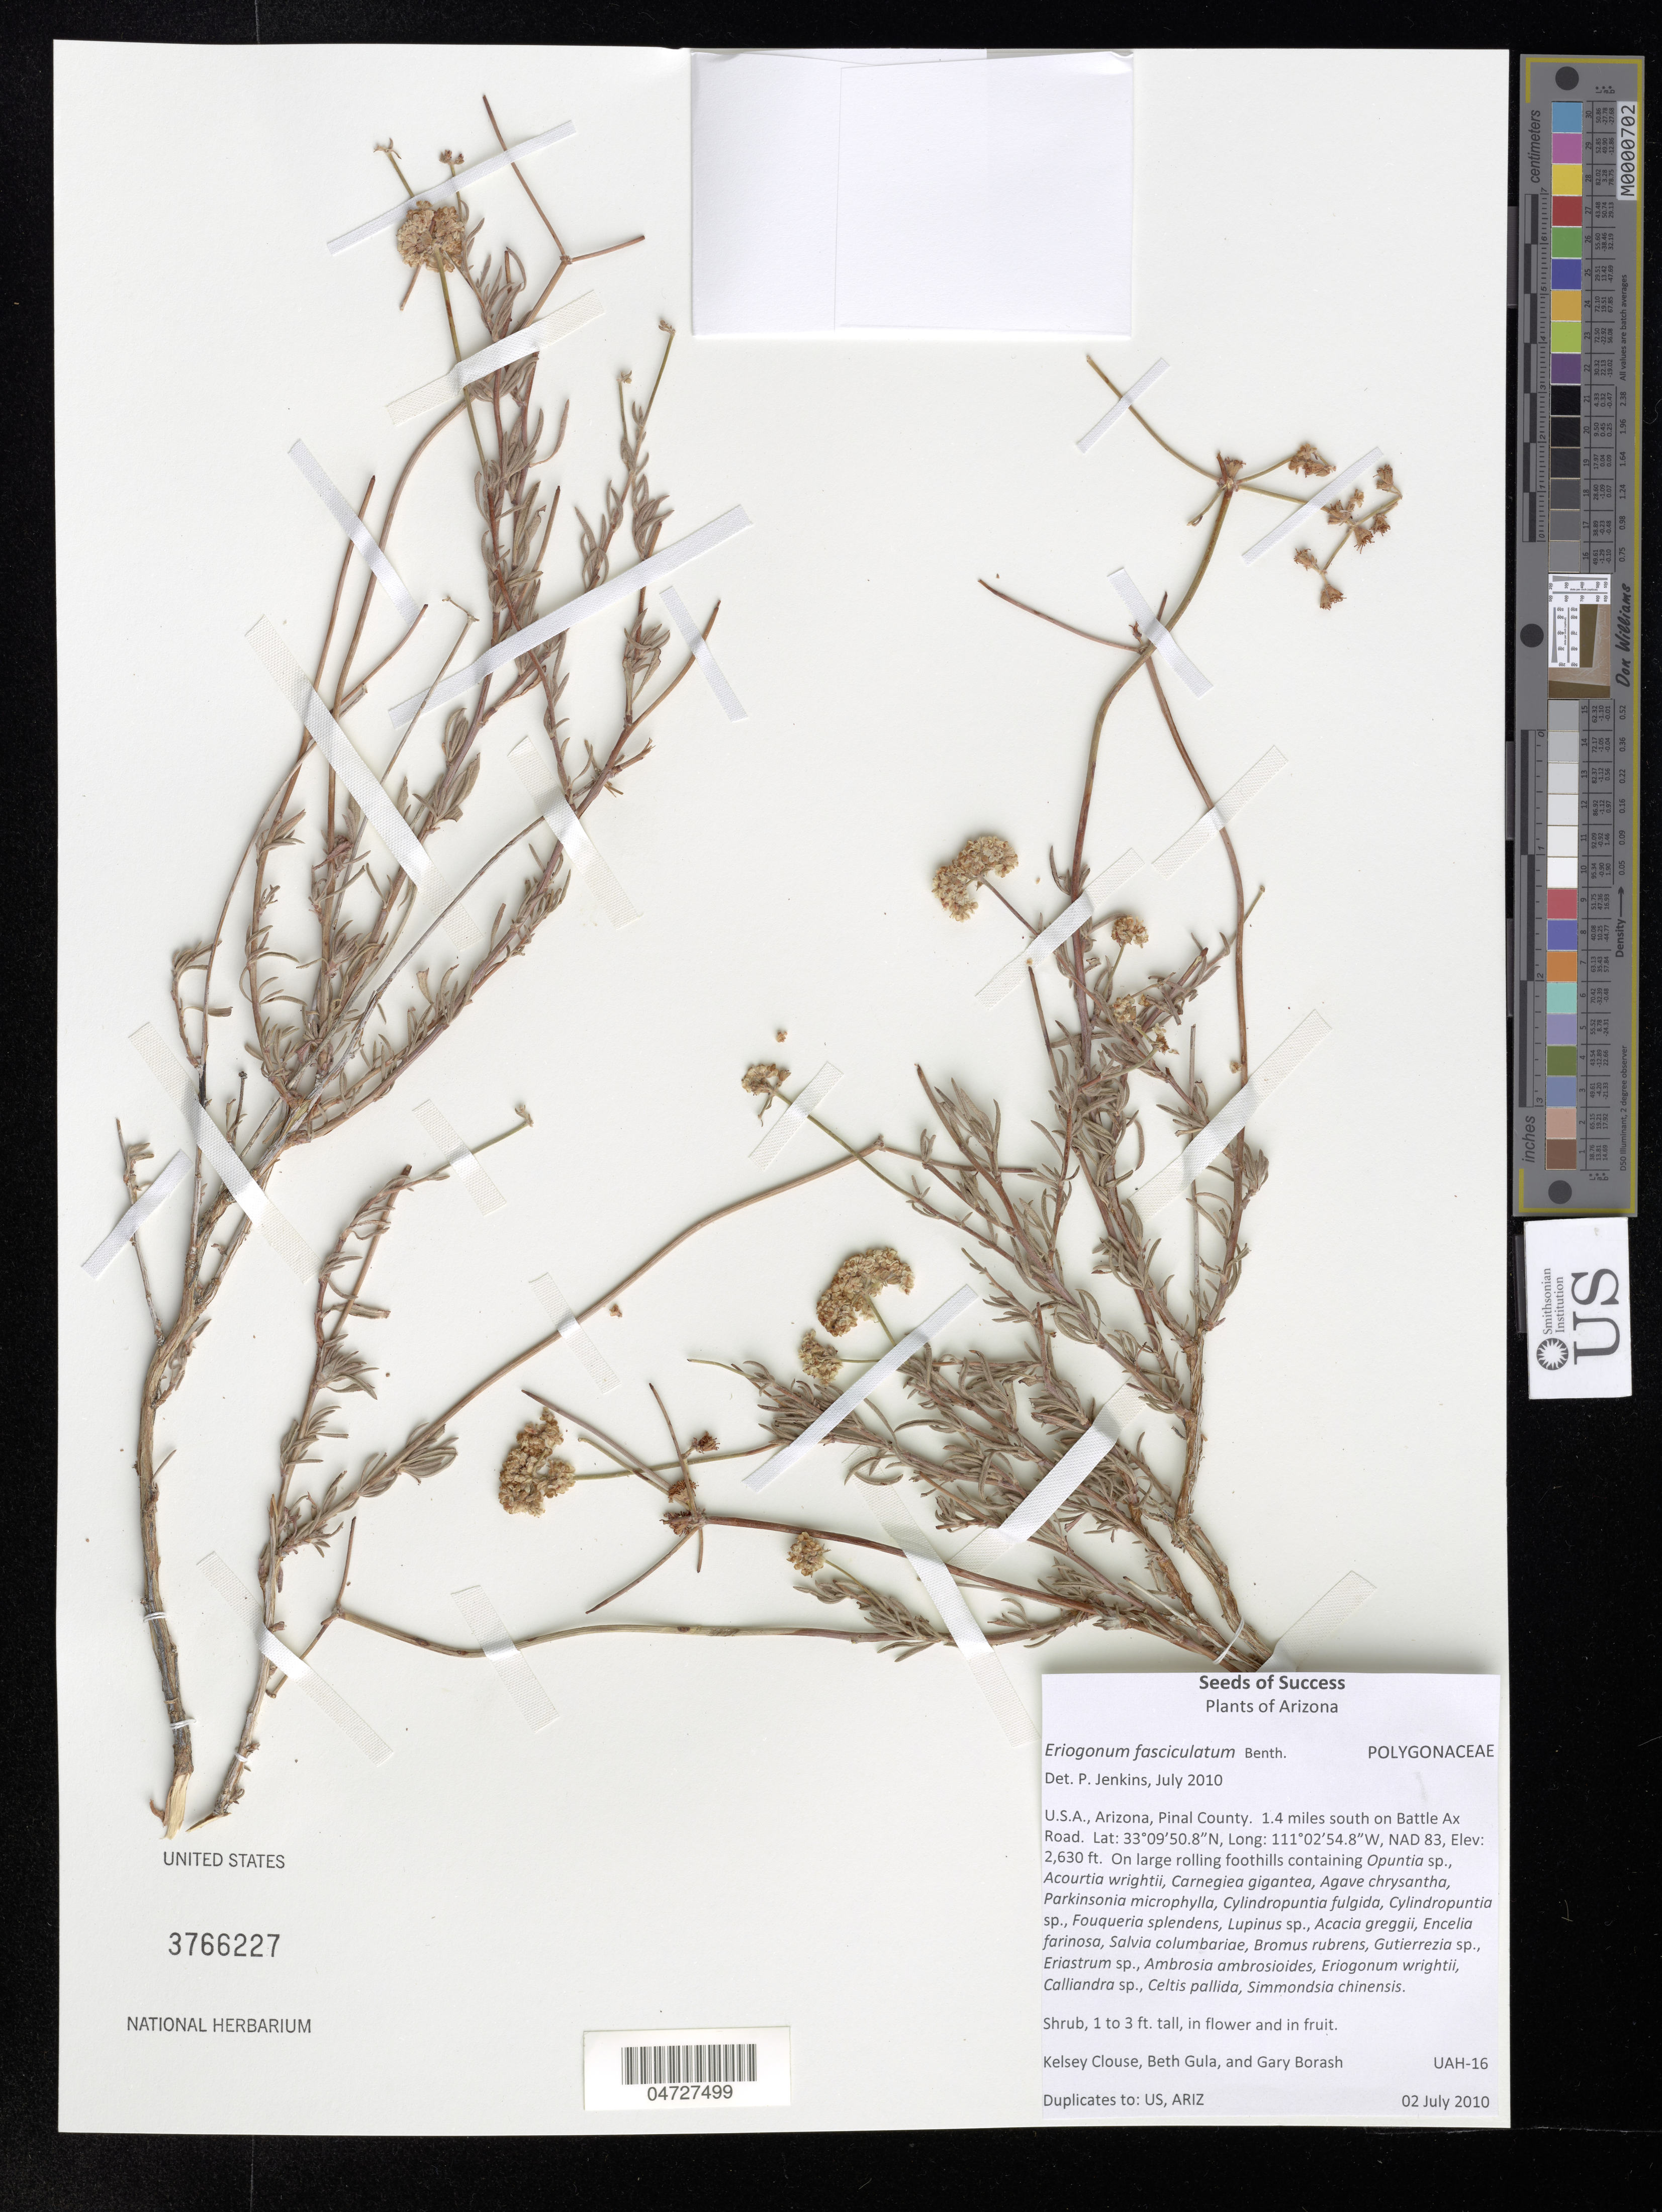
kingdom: Plantae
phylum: Tracheophyta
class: Magnoliopsida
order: Caryophyllales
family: Polygonaceae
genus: Eriogonum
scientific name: Eriogonum fasciculatum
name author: Benth.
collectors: K. Clouse, B. Gula & G. Borash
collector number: UAH-16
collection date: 2010-07-02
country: United States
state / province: Arizona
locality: Pinal County. 1.4 miles south on Battle Ax Road.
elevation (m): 802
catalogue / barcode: US 3766227